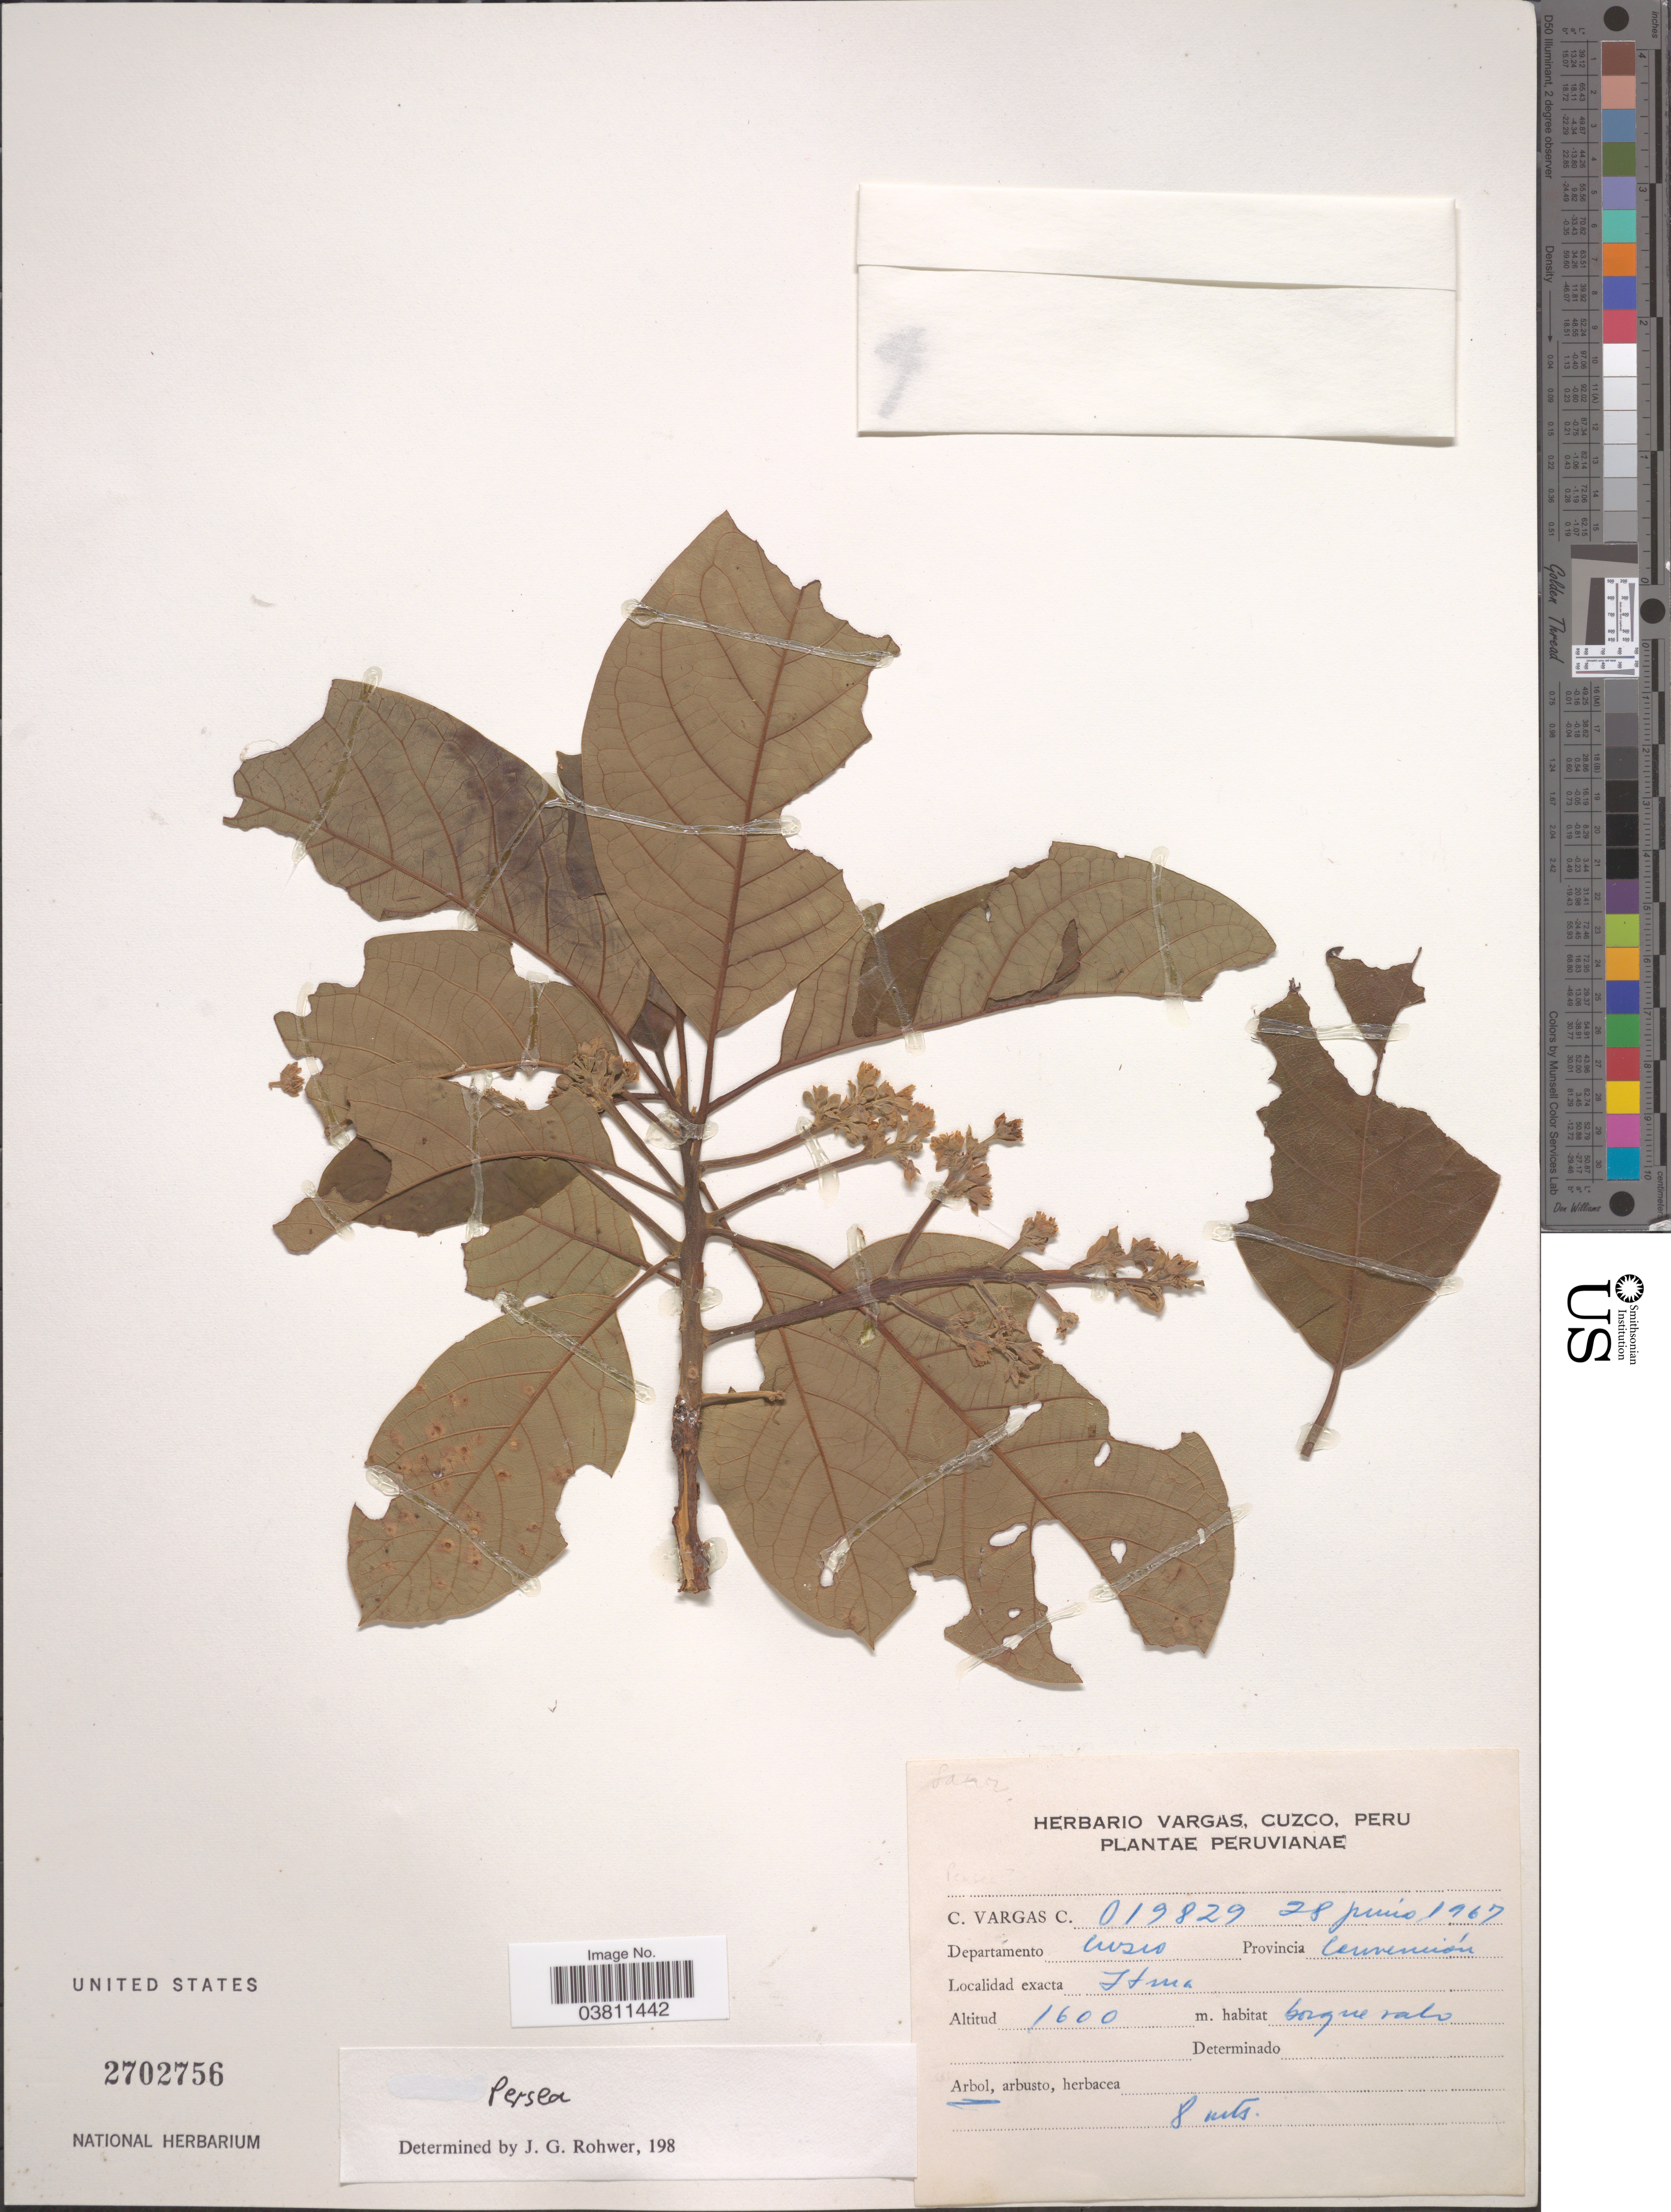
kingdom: Plantae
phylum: Tracheophyta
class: Magnoliopsida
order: Laurales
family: Lauraceae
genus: Persea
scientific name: Persea sp.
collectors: C. Vargas Calderón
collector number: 019829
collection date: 1967-06-28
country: Peru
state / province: Cusco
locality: Departamento Cuzco Provincia Convención. Huia [interpreted].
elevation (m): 1600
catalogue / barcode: US 2702756